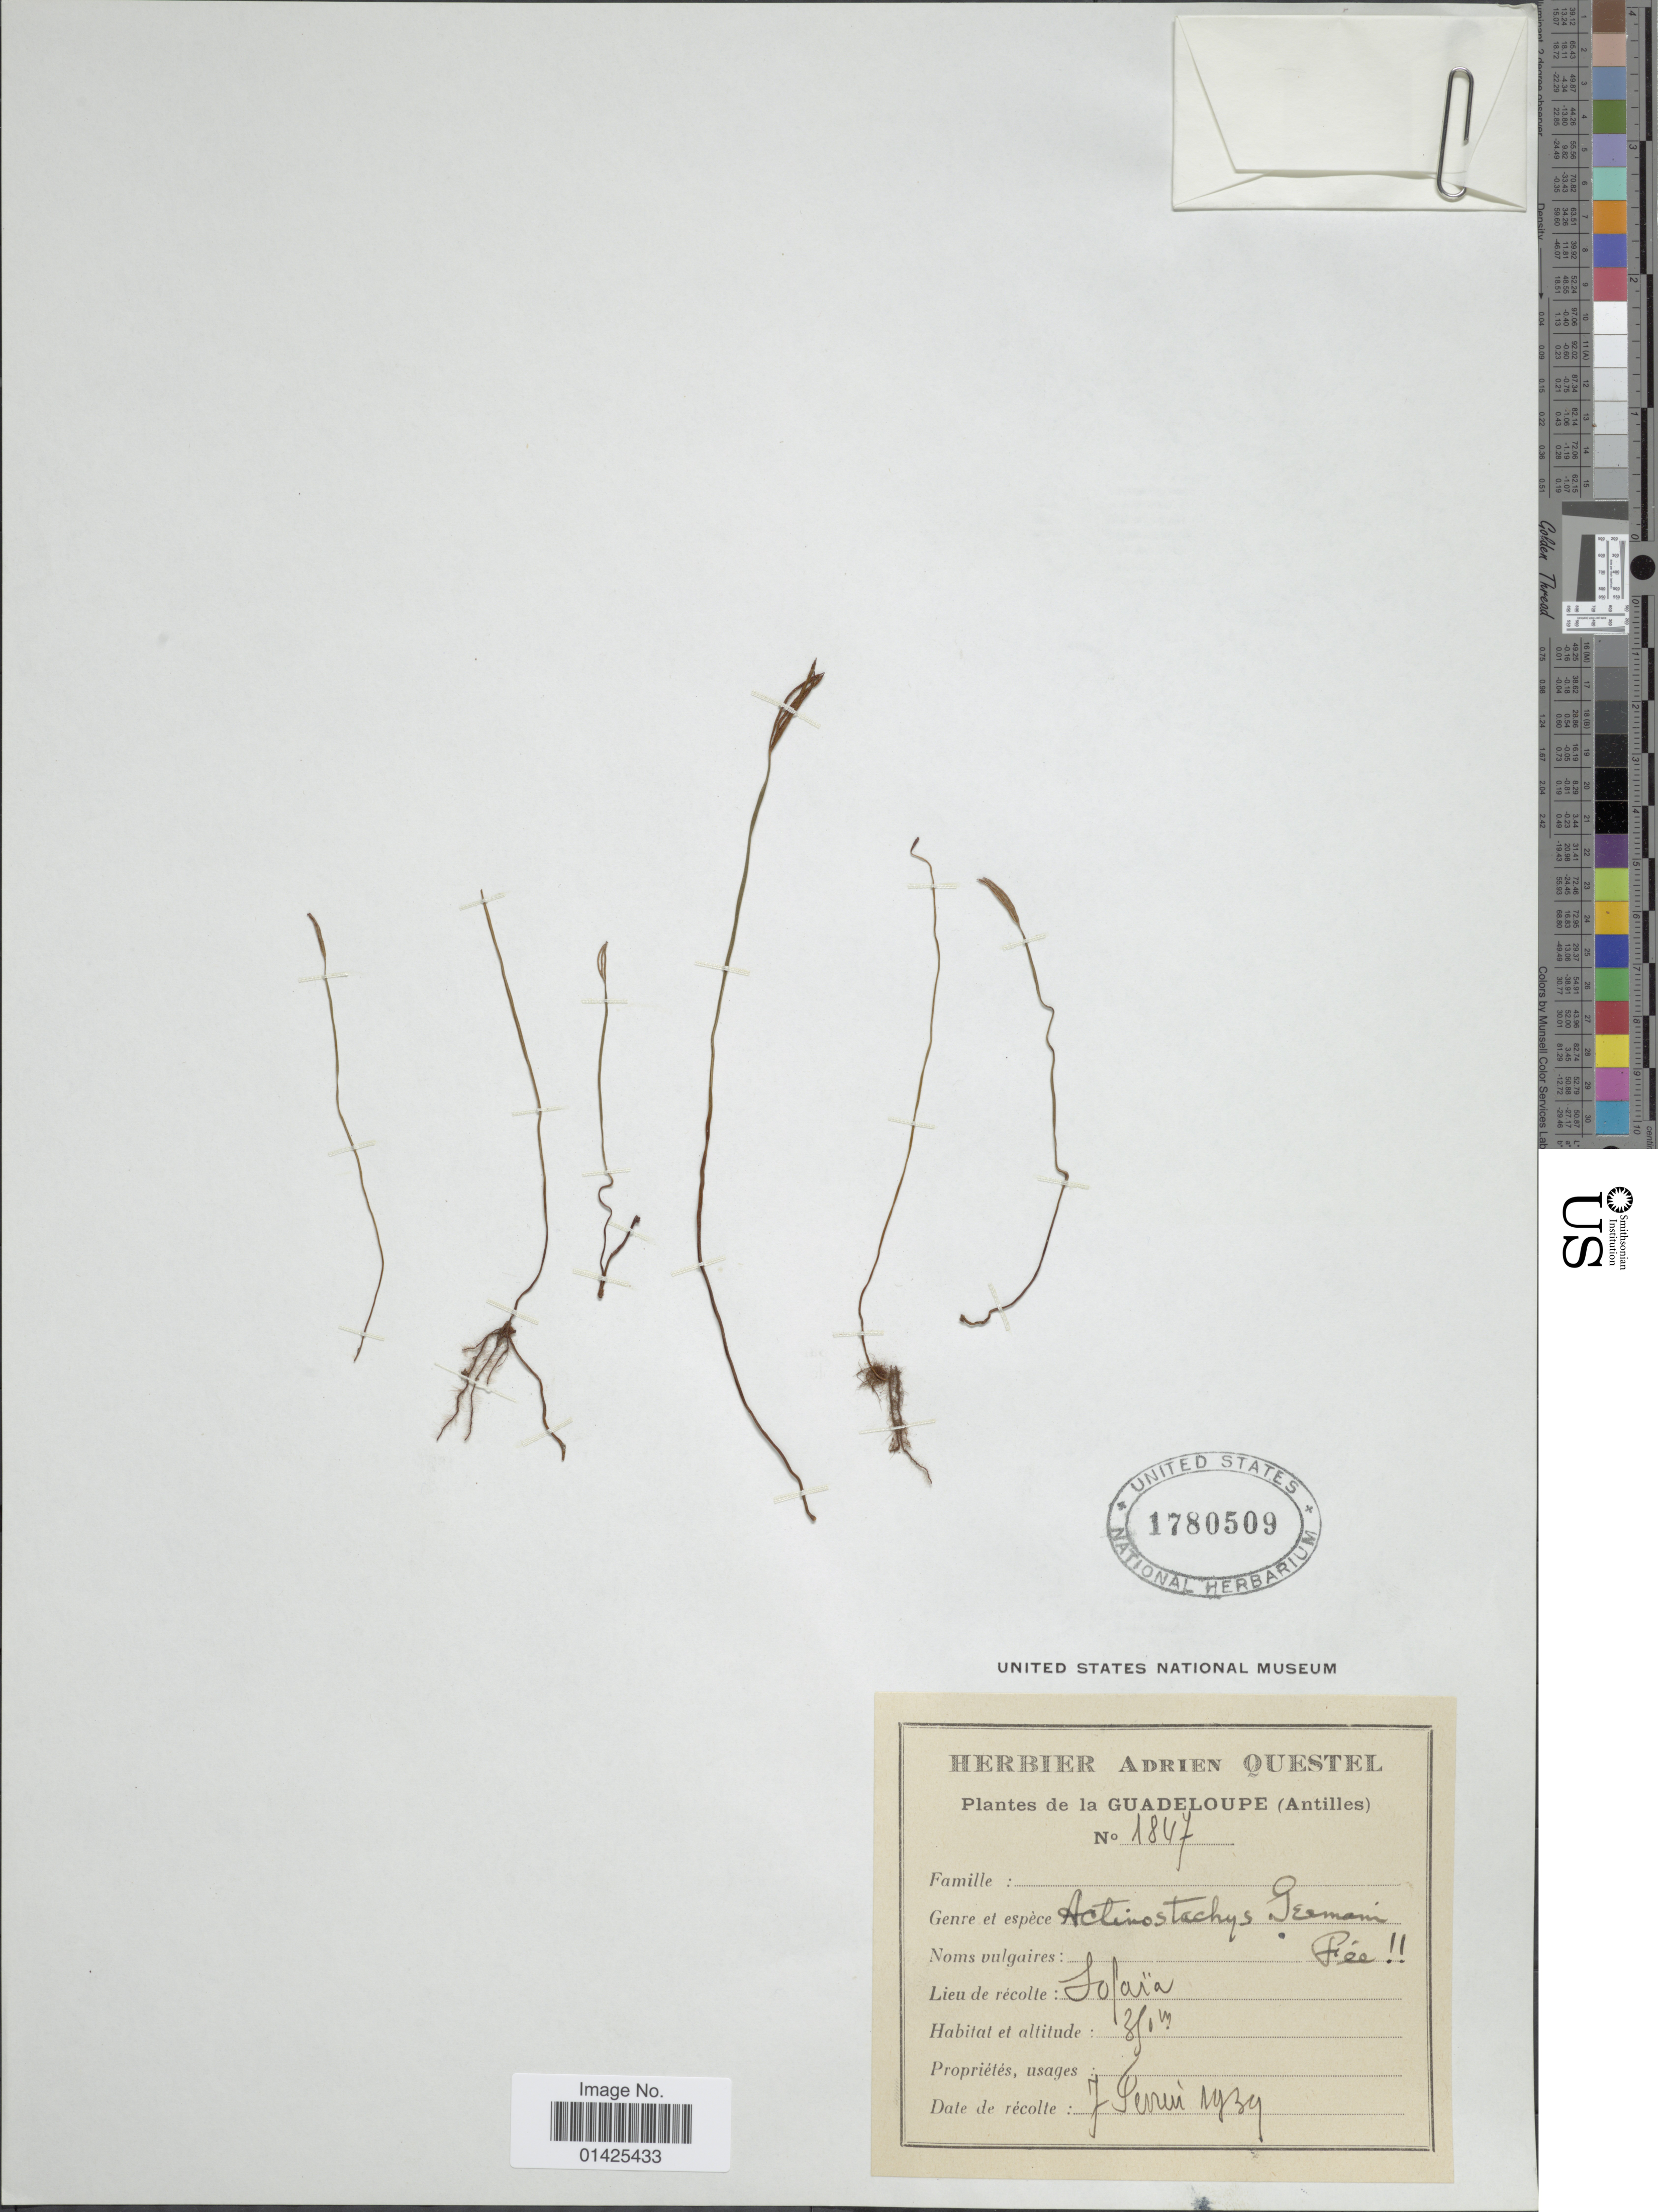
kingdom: Plantae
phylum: Tracheophyta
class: Polypodiopsida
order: Schizaeales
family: Schizaeaceae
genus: Actinostachys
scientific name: Actinostachys pennula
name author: (Sw.) Hook.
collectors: ex herb. A. Questal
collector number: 1874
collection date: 1939-02-07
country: Guadeloupe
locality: Sofaia.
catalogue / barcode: US 1780509